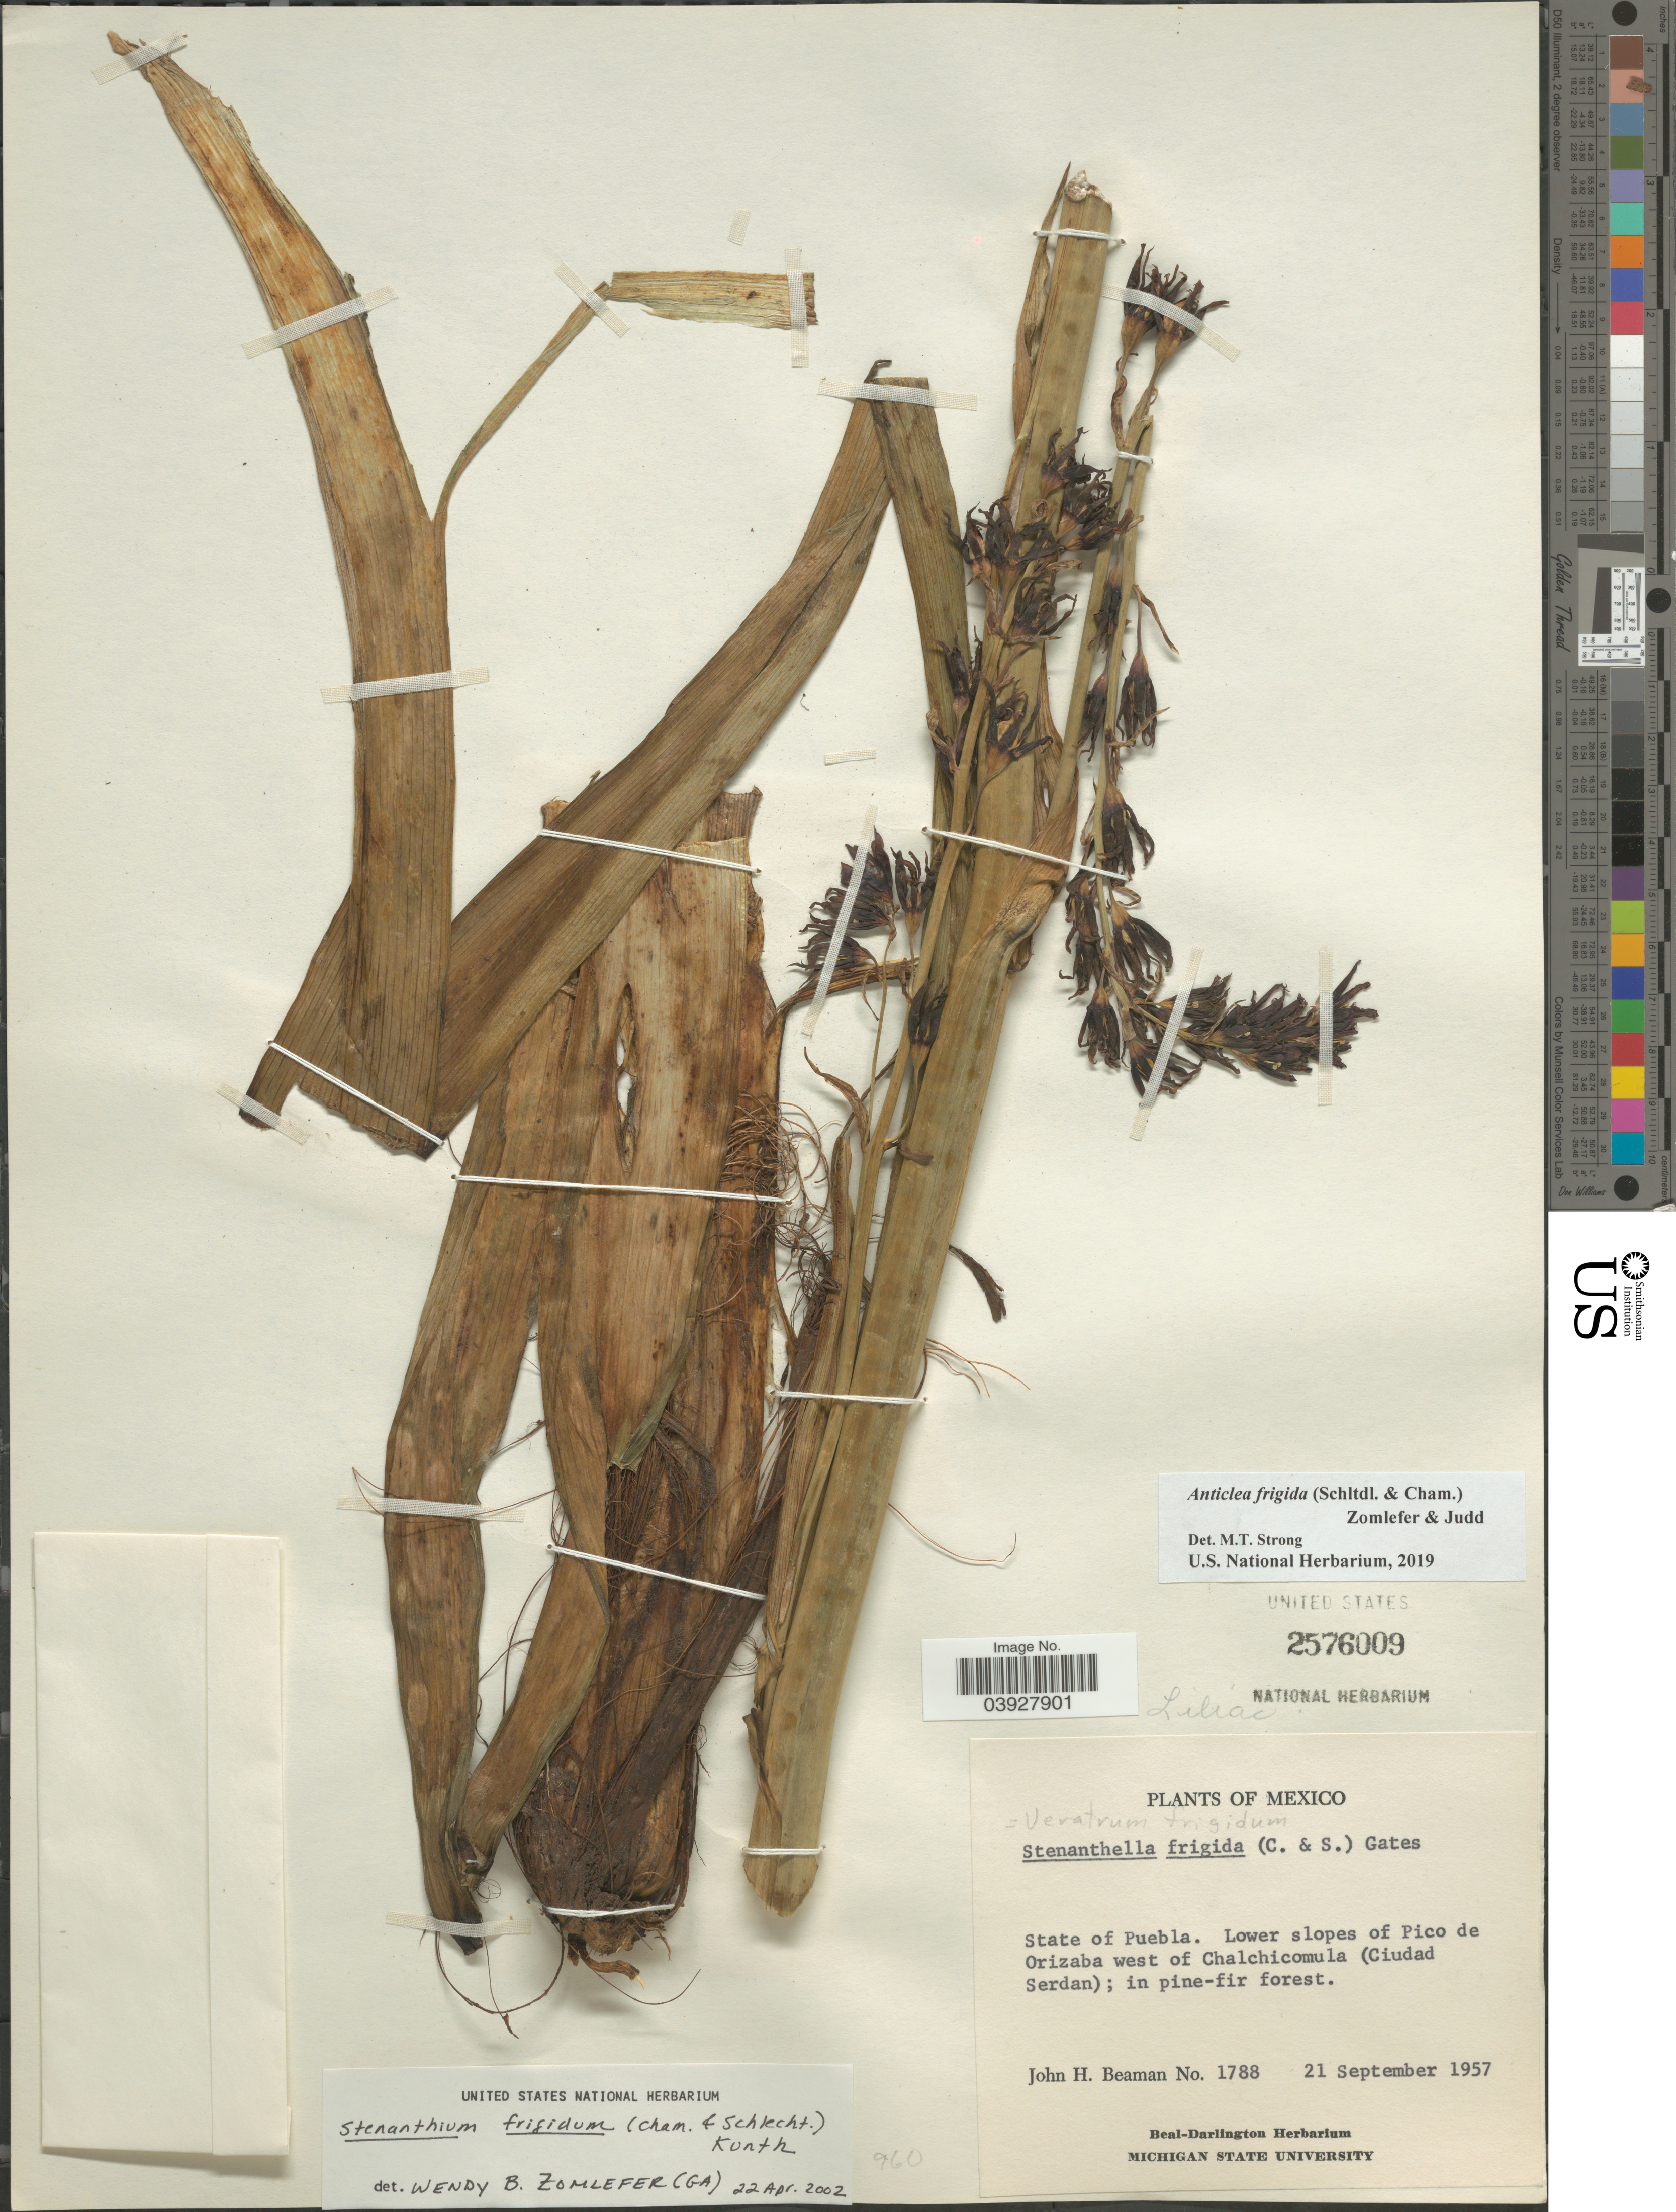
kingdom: Plantae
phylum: Tracheophyta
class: Liliopsida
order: Liliales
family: Melanthiaceae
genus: Anticlea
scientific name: Anticlea frigida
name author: (Schltdl. & Cham.) Zomlefer & Judd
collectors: J. H. Beaman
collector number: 1788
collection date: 1957-09-21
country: Mexico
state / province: Puebla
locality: Lower slopes of Pico de Orizaba west of Chalchicomula (Ciudad Serdan).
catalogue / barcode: US 2576009